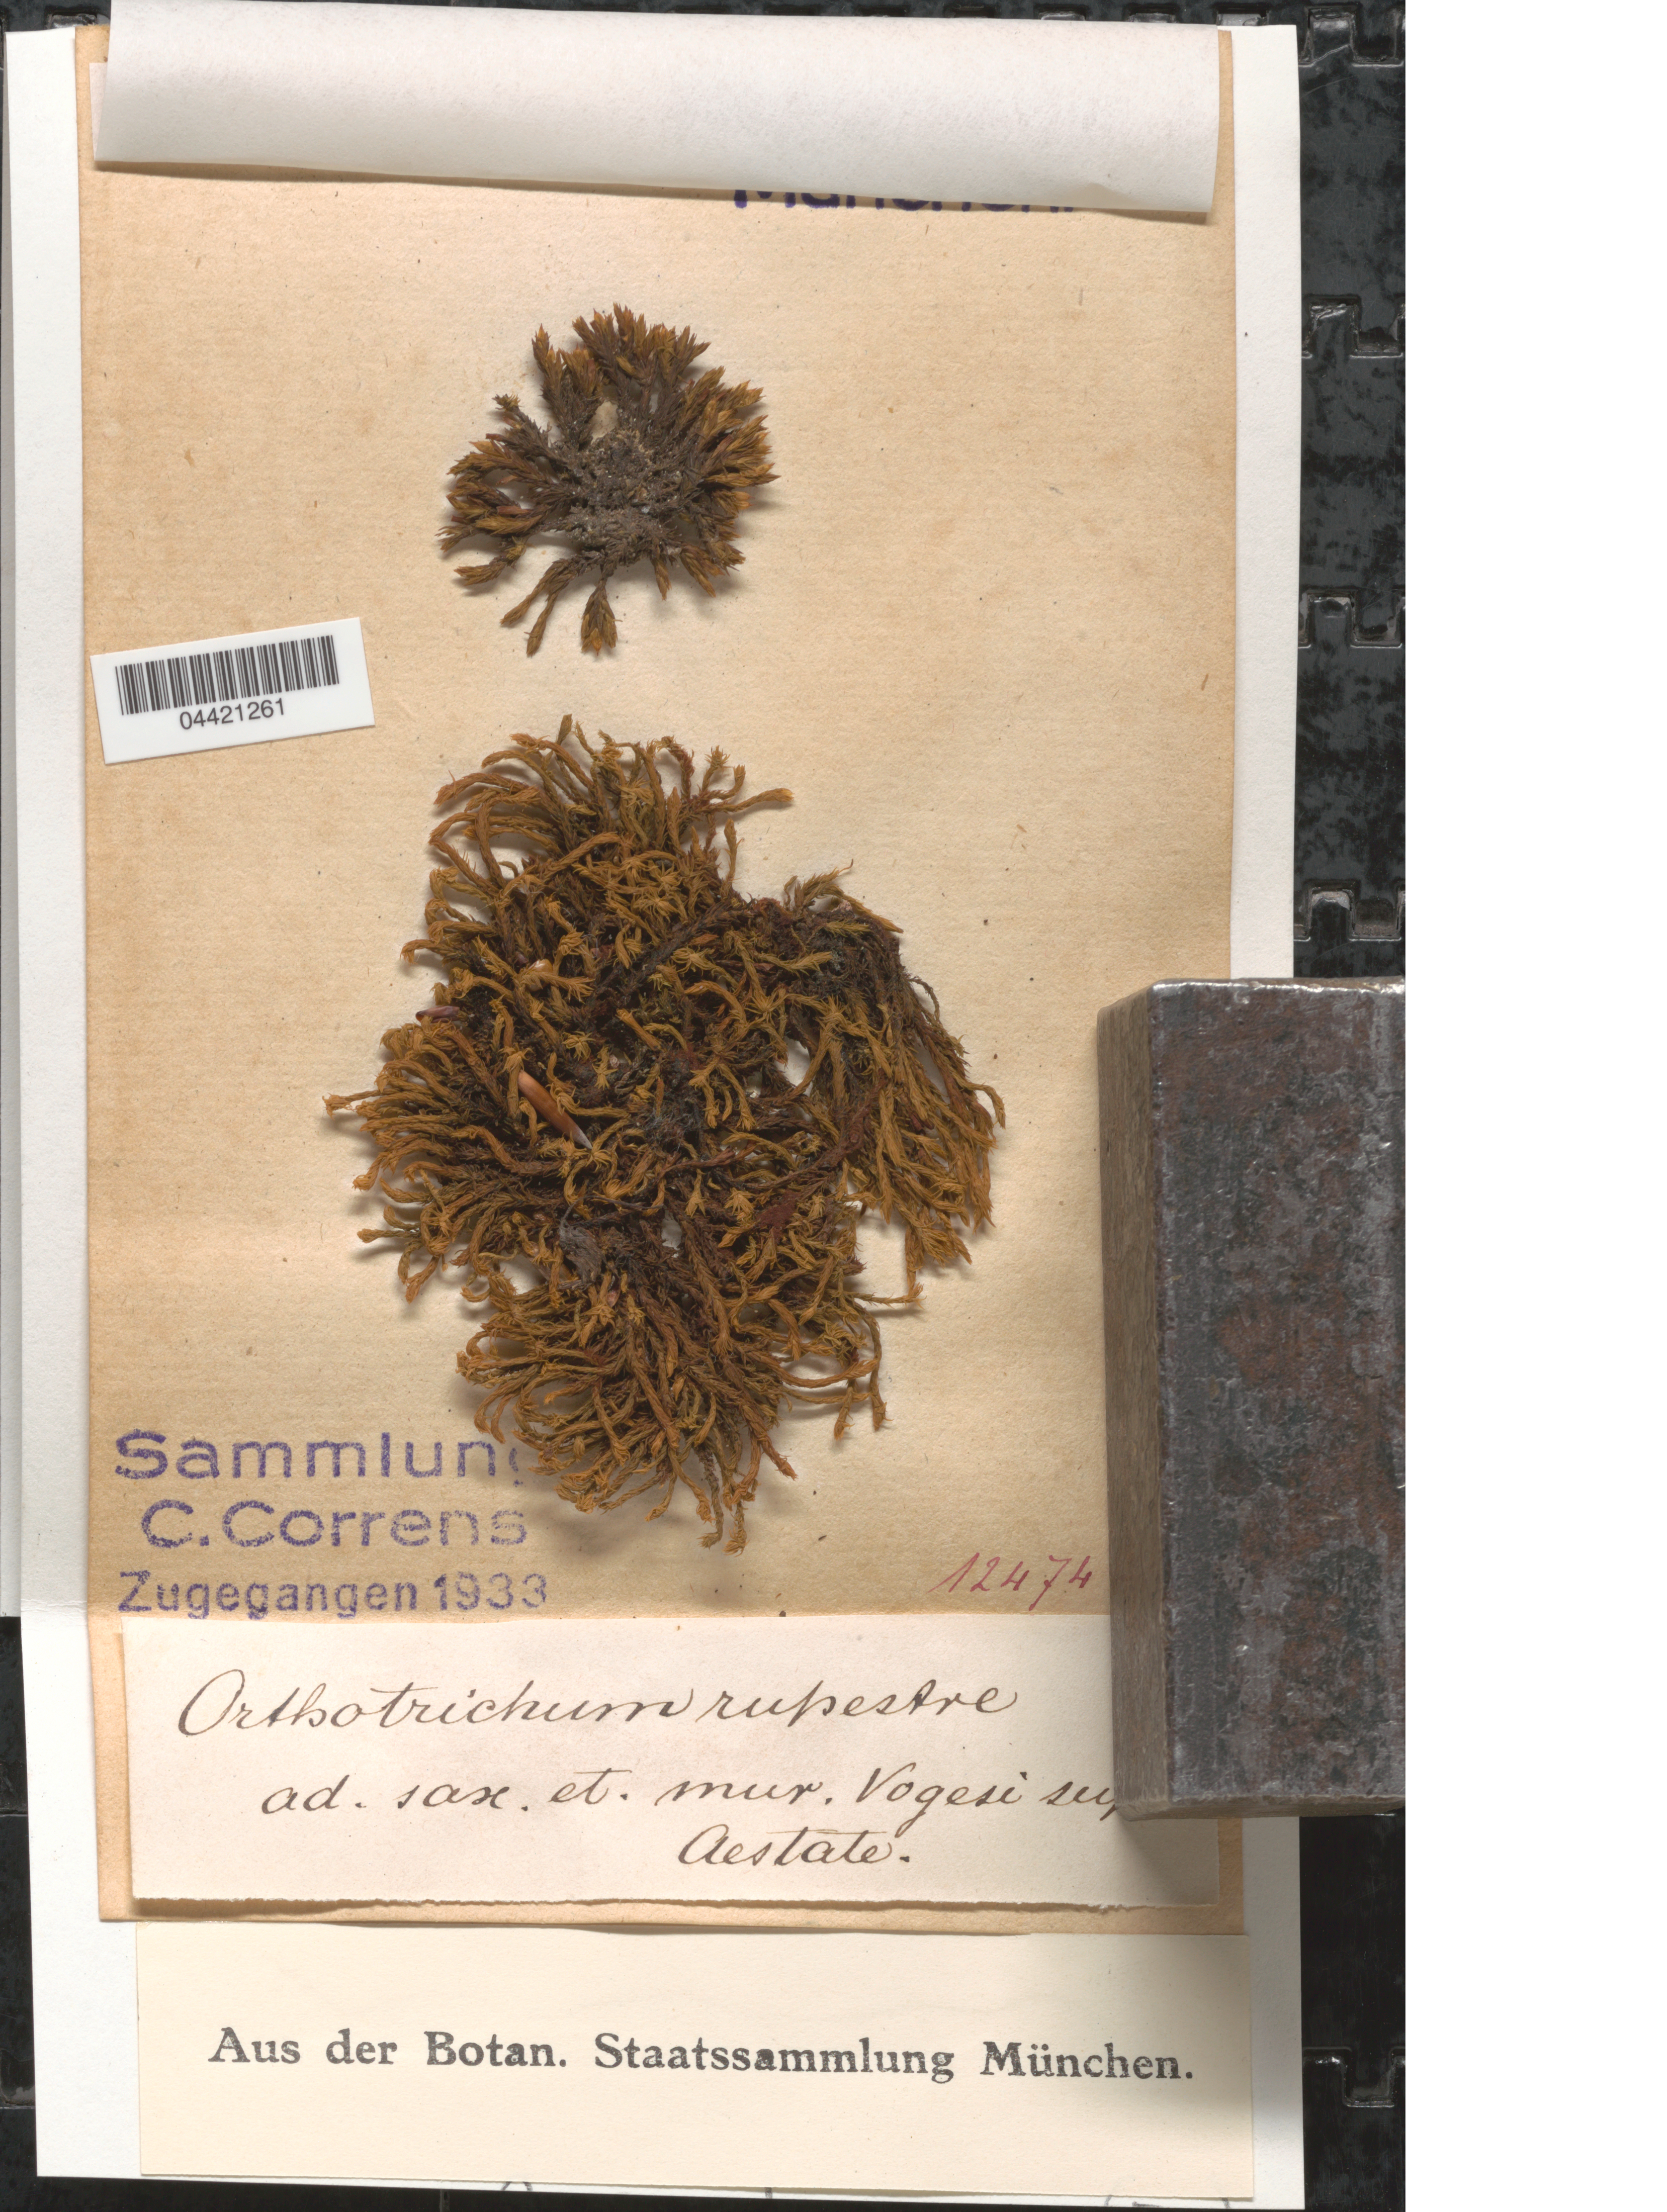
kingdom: Plantae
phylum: Bryophyta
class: Bryopsida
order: Orthotrichales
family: Orthotrichaceae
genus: Orthotrichum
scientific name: Orthotrichum rupestre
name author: Schleich. ex Schwägr.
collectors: C. Correns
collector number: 12474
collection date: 1933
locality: Vogesi su [illegible text] Aestate.